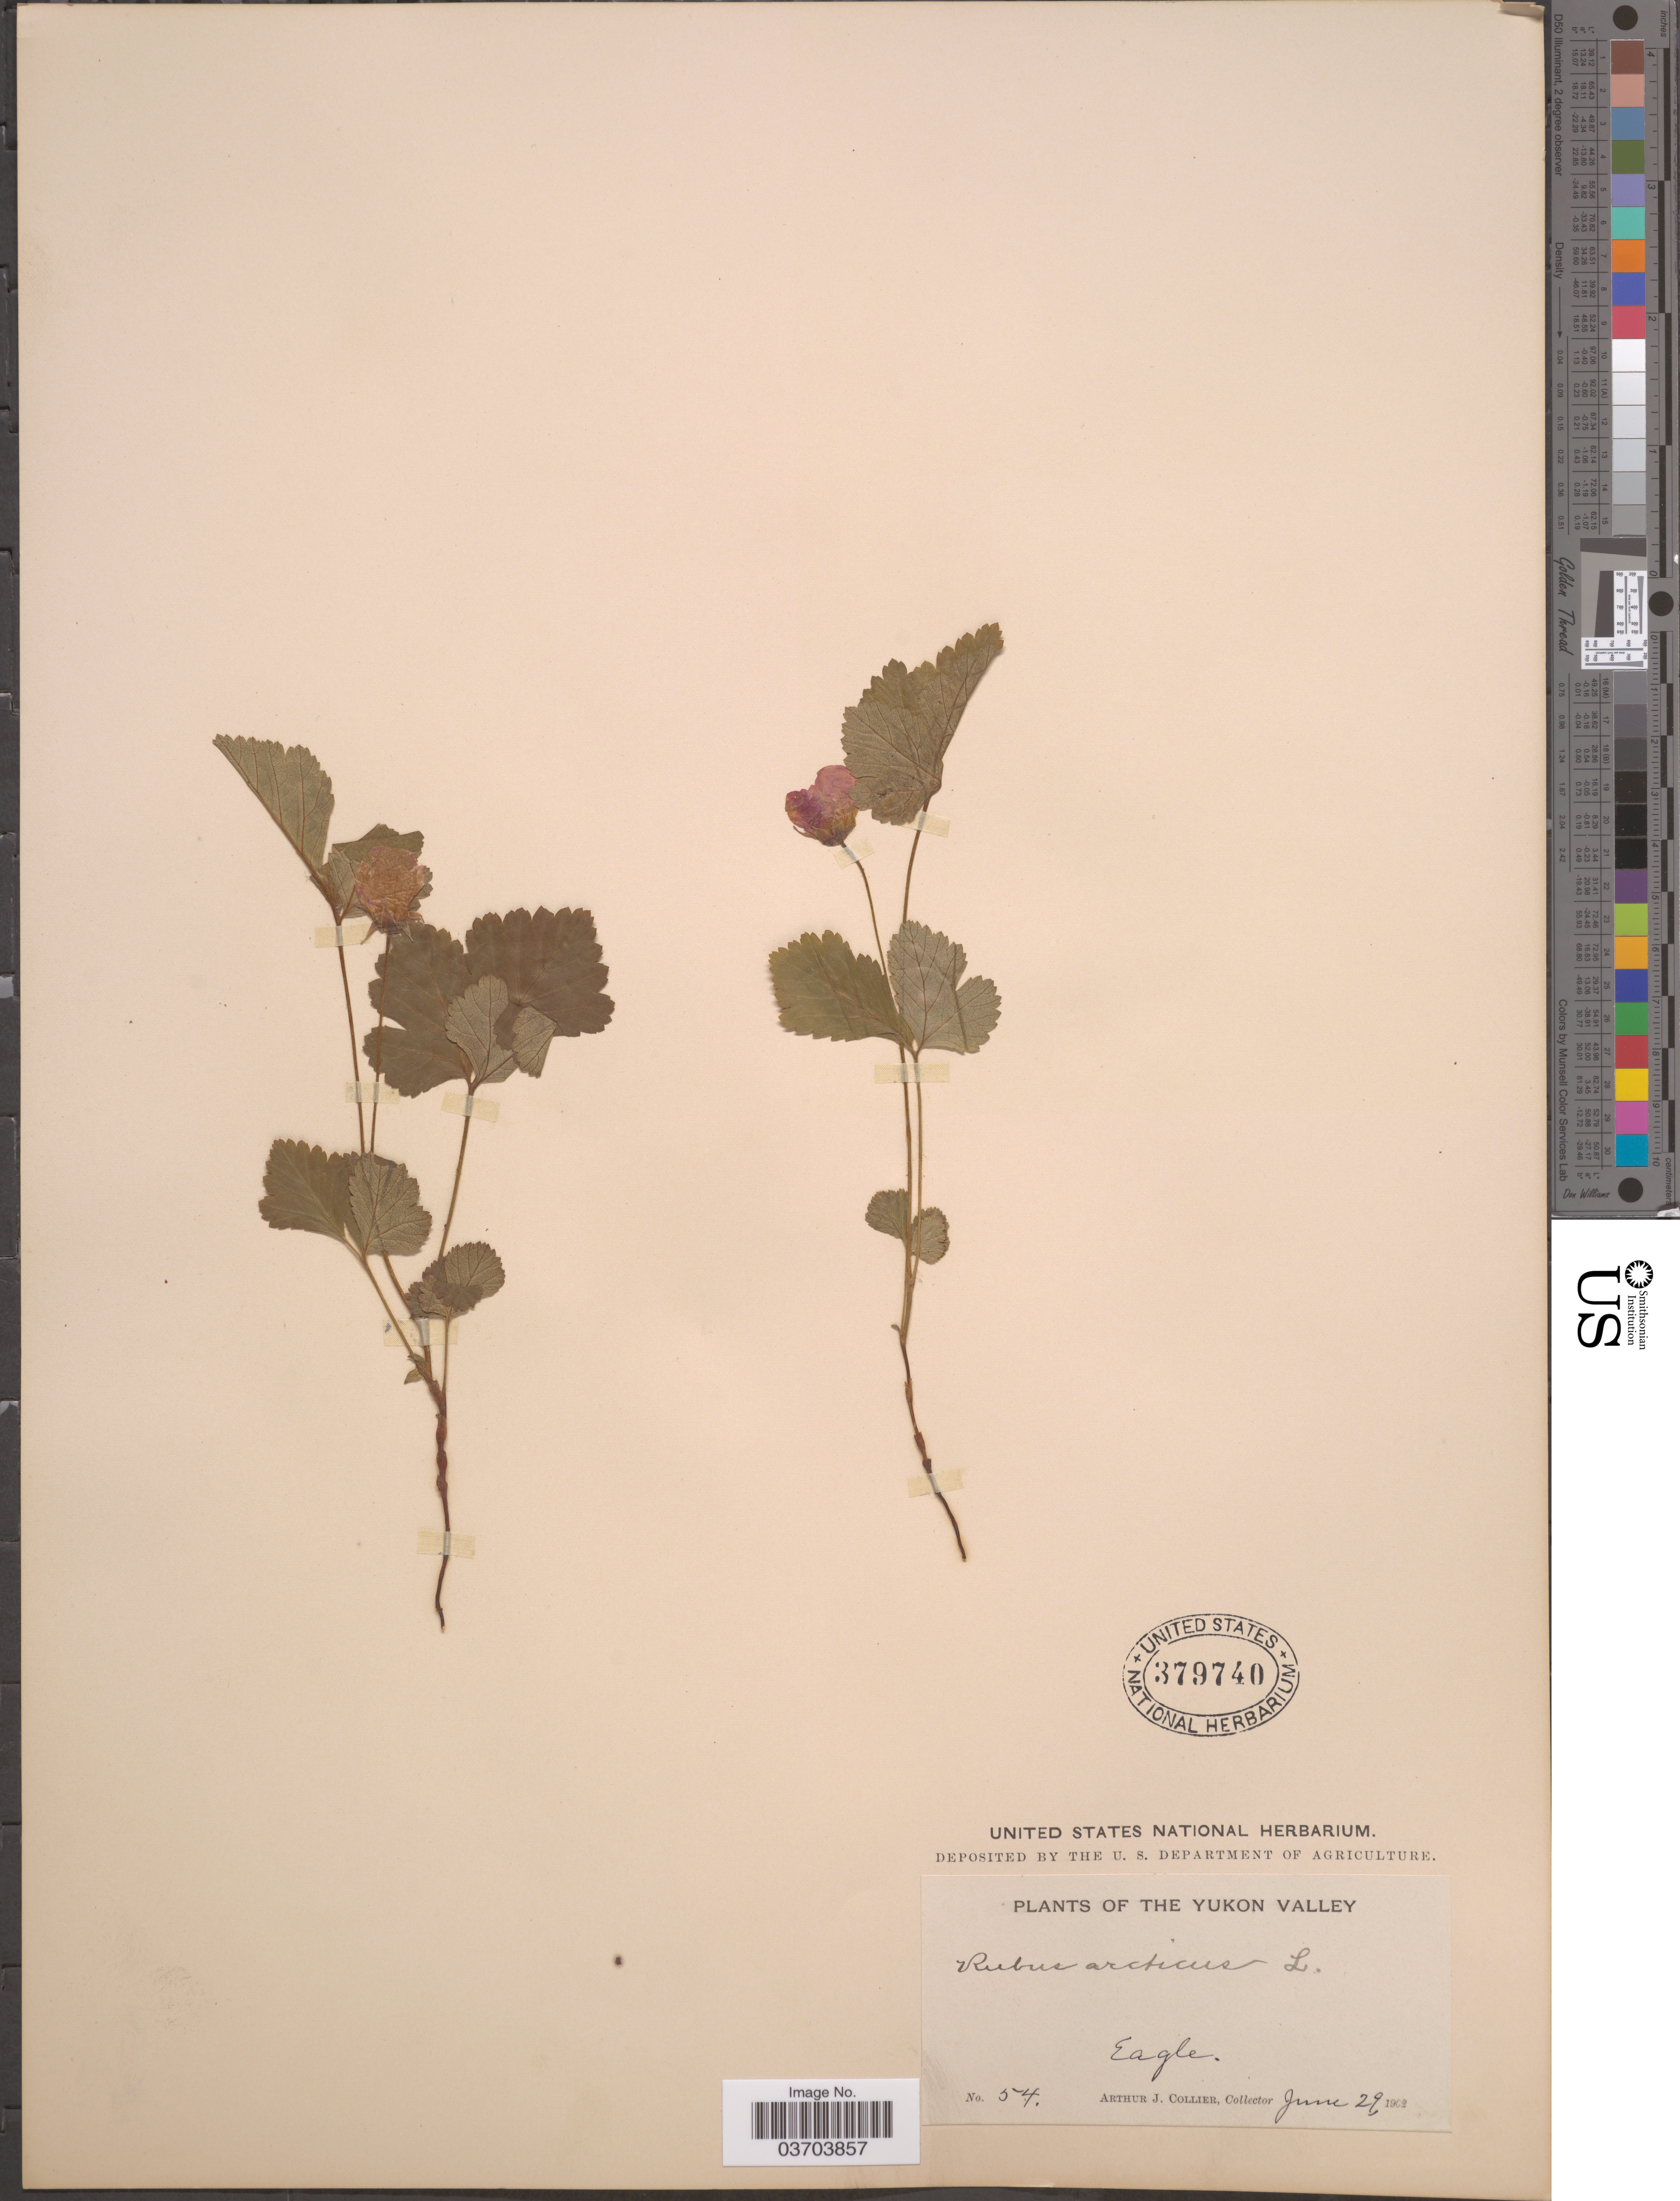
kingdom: Plantae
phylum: Tracheophyta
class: Magnoliopsida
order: Rosales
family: Rosaceae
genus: Rubus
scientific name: Rubus acaulis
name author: Michx.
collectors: A. Collier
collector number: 54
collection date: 1902-06-29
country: Canada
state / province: Yukon Territory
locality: The Yukon Valley. Eagle.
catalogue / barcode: US 379740